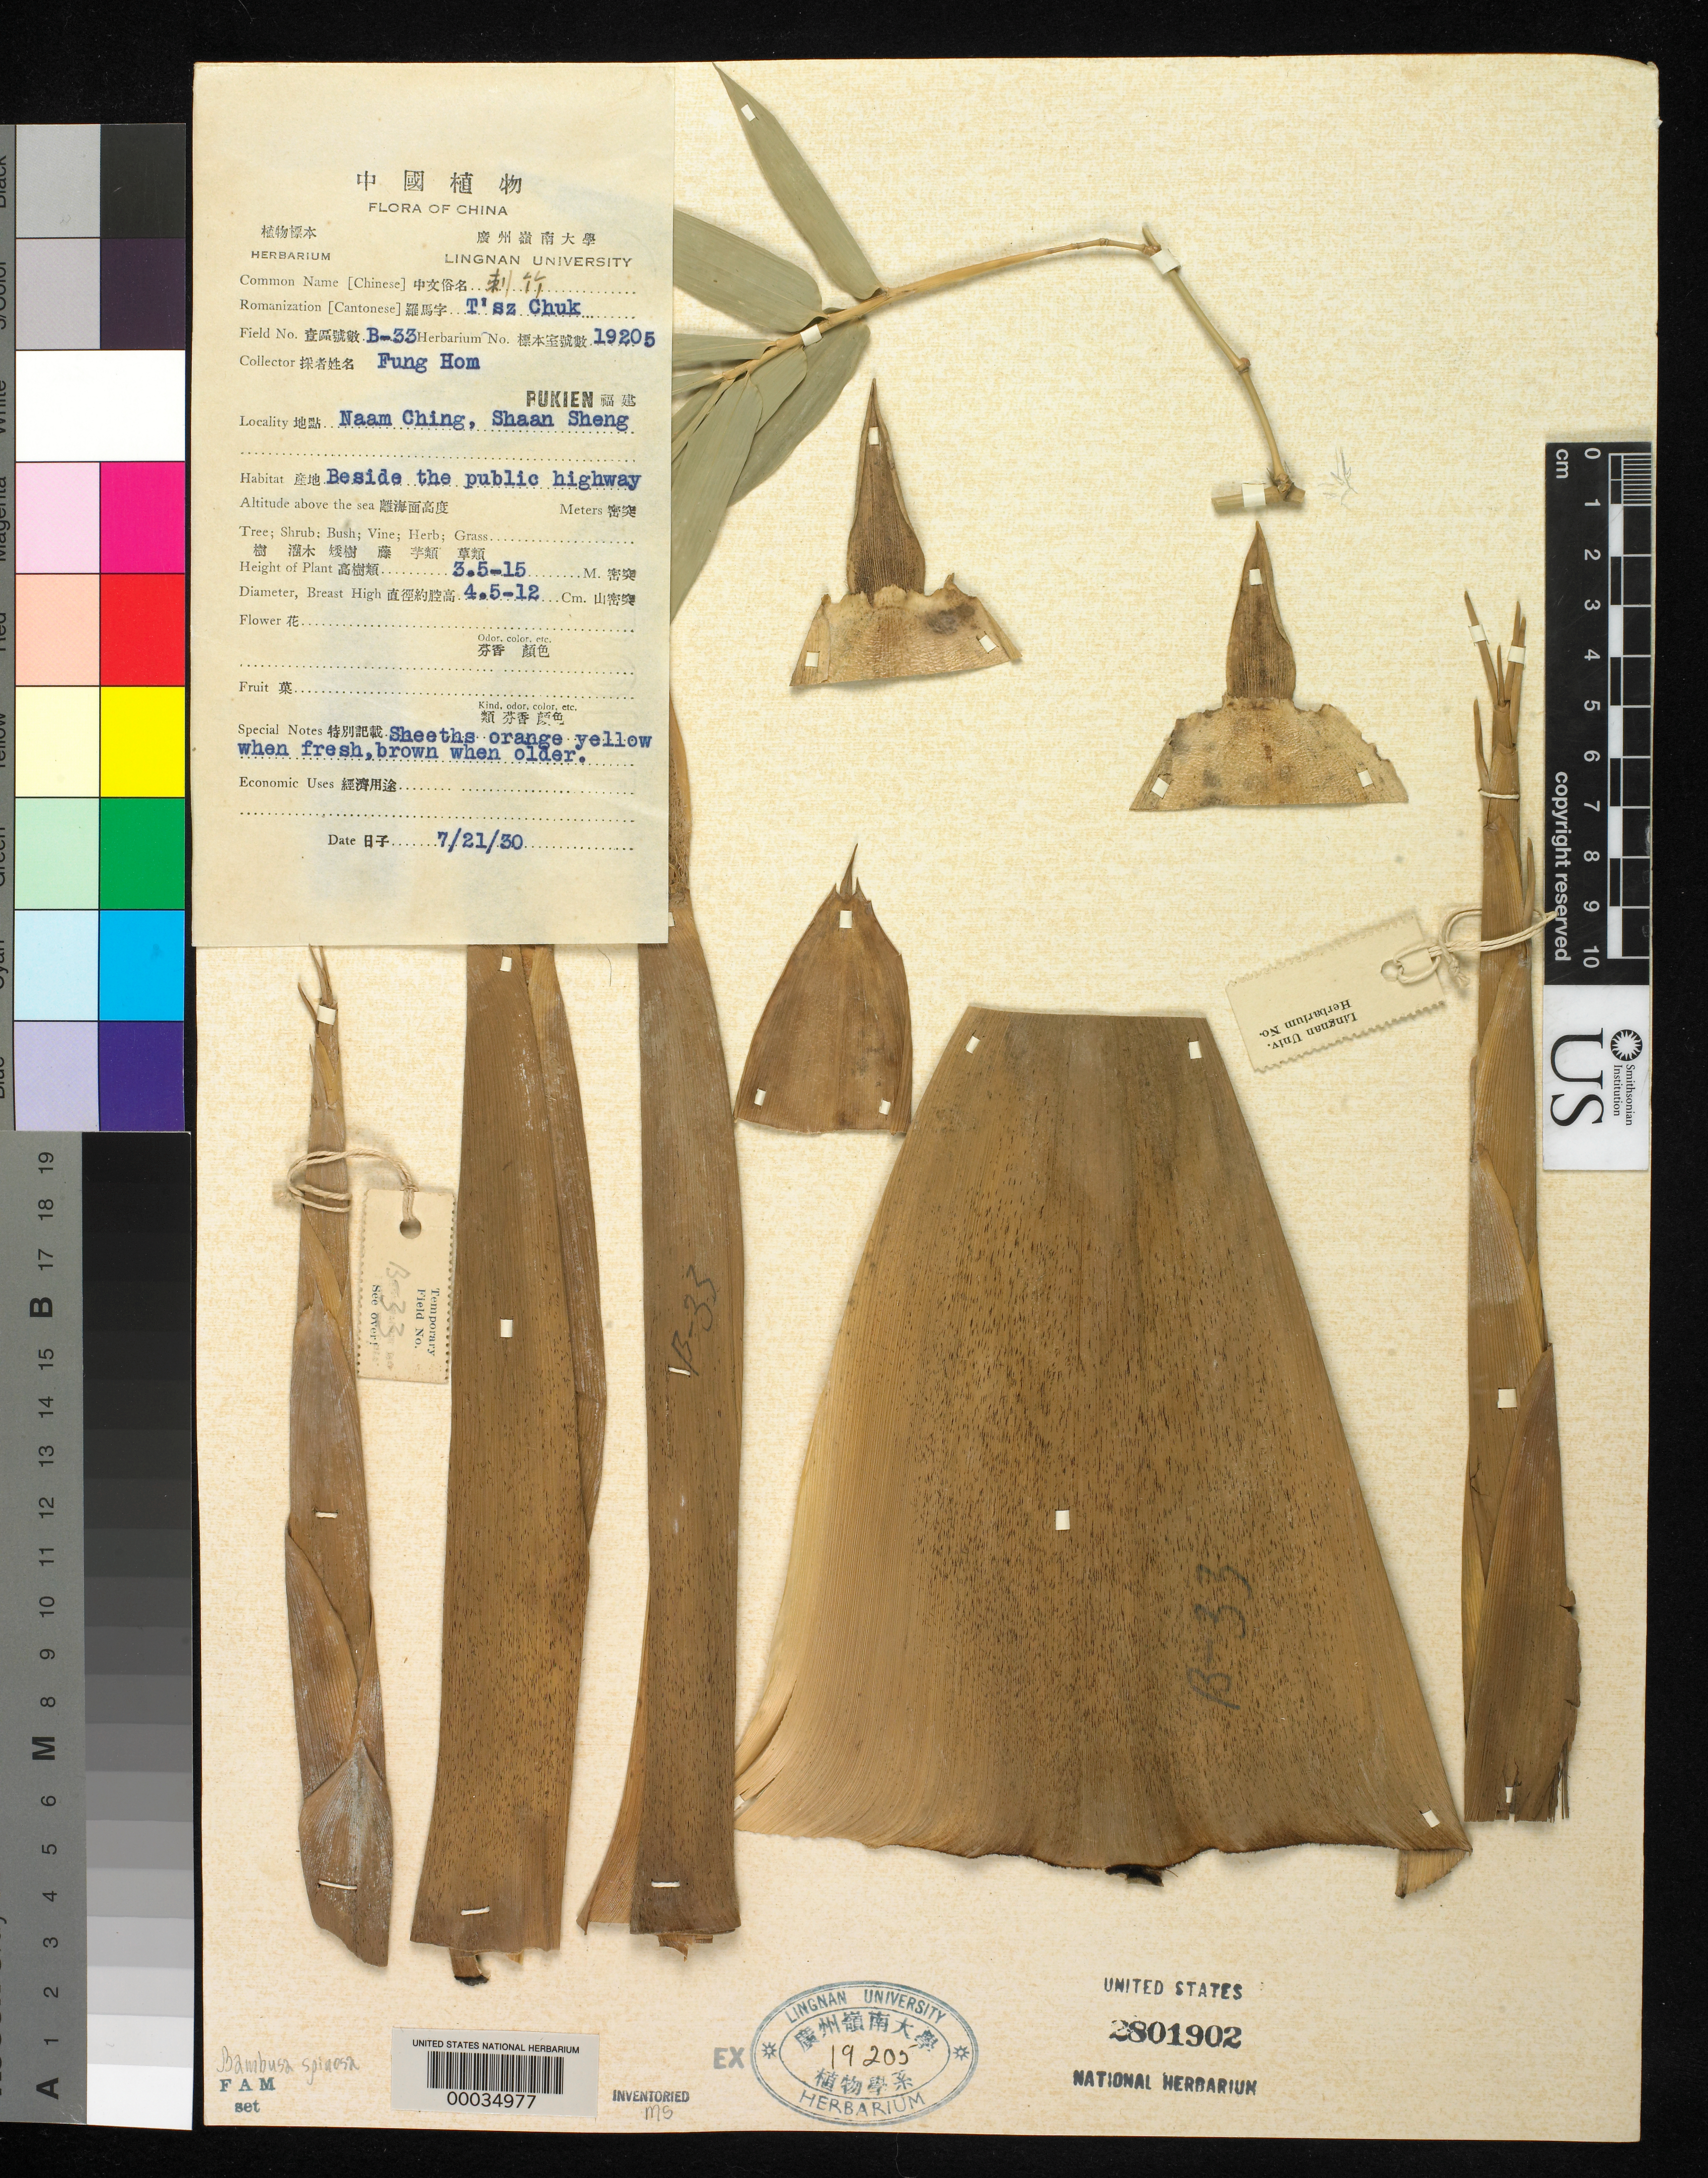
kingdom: Plantae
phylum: Tracheophyta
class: Liliopsida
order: Poales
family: Poaceae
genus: Bambusa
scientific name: Bambusa spinosa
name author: Roxb.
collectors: H. L. Fung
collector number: B-33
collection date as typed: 21 Jul 1930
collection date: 1930-07-21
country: China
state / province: Fujian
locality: Naam ching, shaan sheng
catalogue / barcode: US 2801902